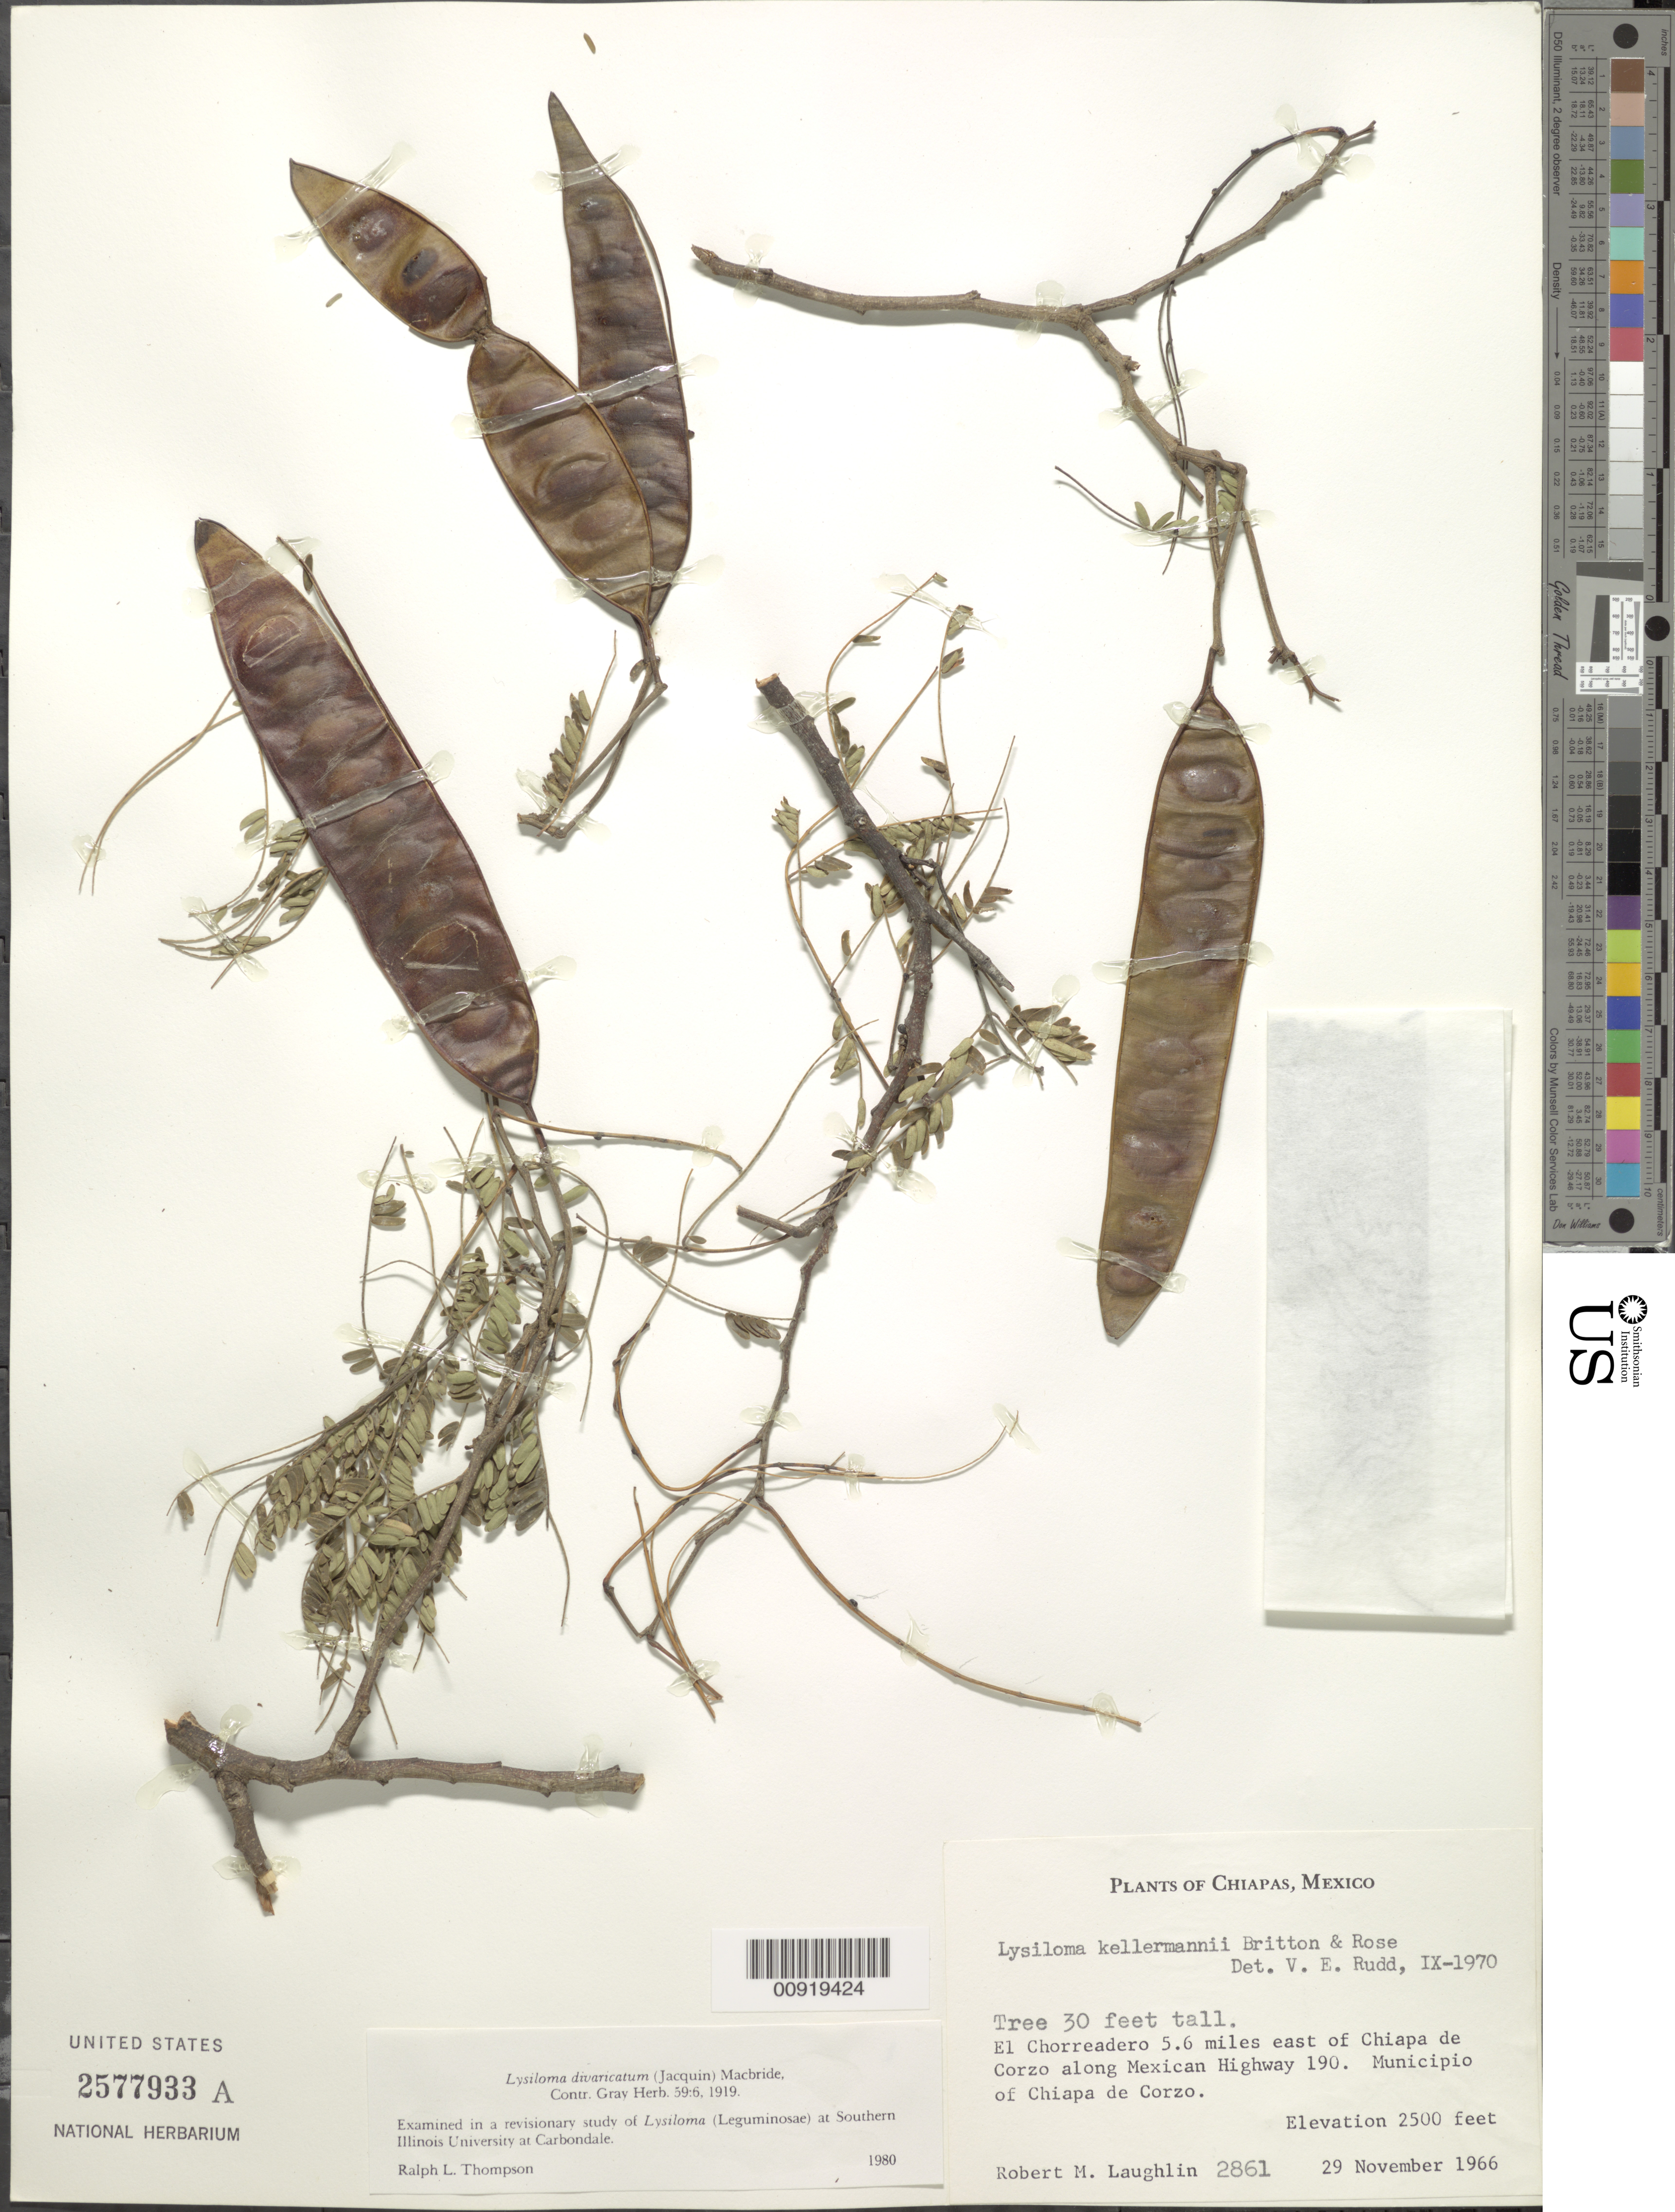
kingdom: Plantae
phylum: Tracheophyta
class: Magnoliopsida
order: Fabales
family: Fabaceae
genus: Lysiloma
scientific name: Lysiloma divaricatum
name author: (Jacq.) J.F. Macbr.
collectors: R. M. Laughlin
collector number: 2861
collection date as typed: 29 Nov 1966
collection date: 1966-11-29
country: Mexico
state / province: Chiapas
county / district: Chiapa de Corzo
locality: El Chorreadero 5.6 miles east of Chiapa de Corzo, along Mexican Highway 190. Municipio of Chiapa de Corzo, Chiapas.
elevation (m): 762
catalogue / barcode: US 2577933A